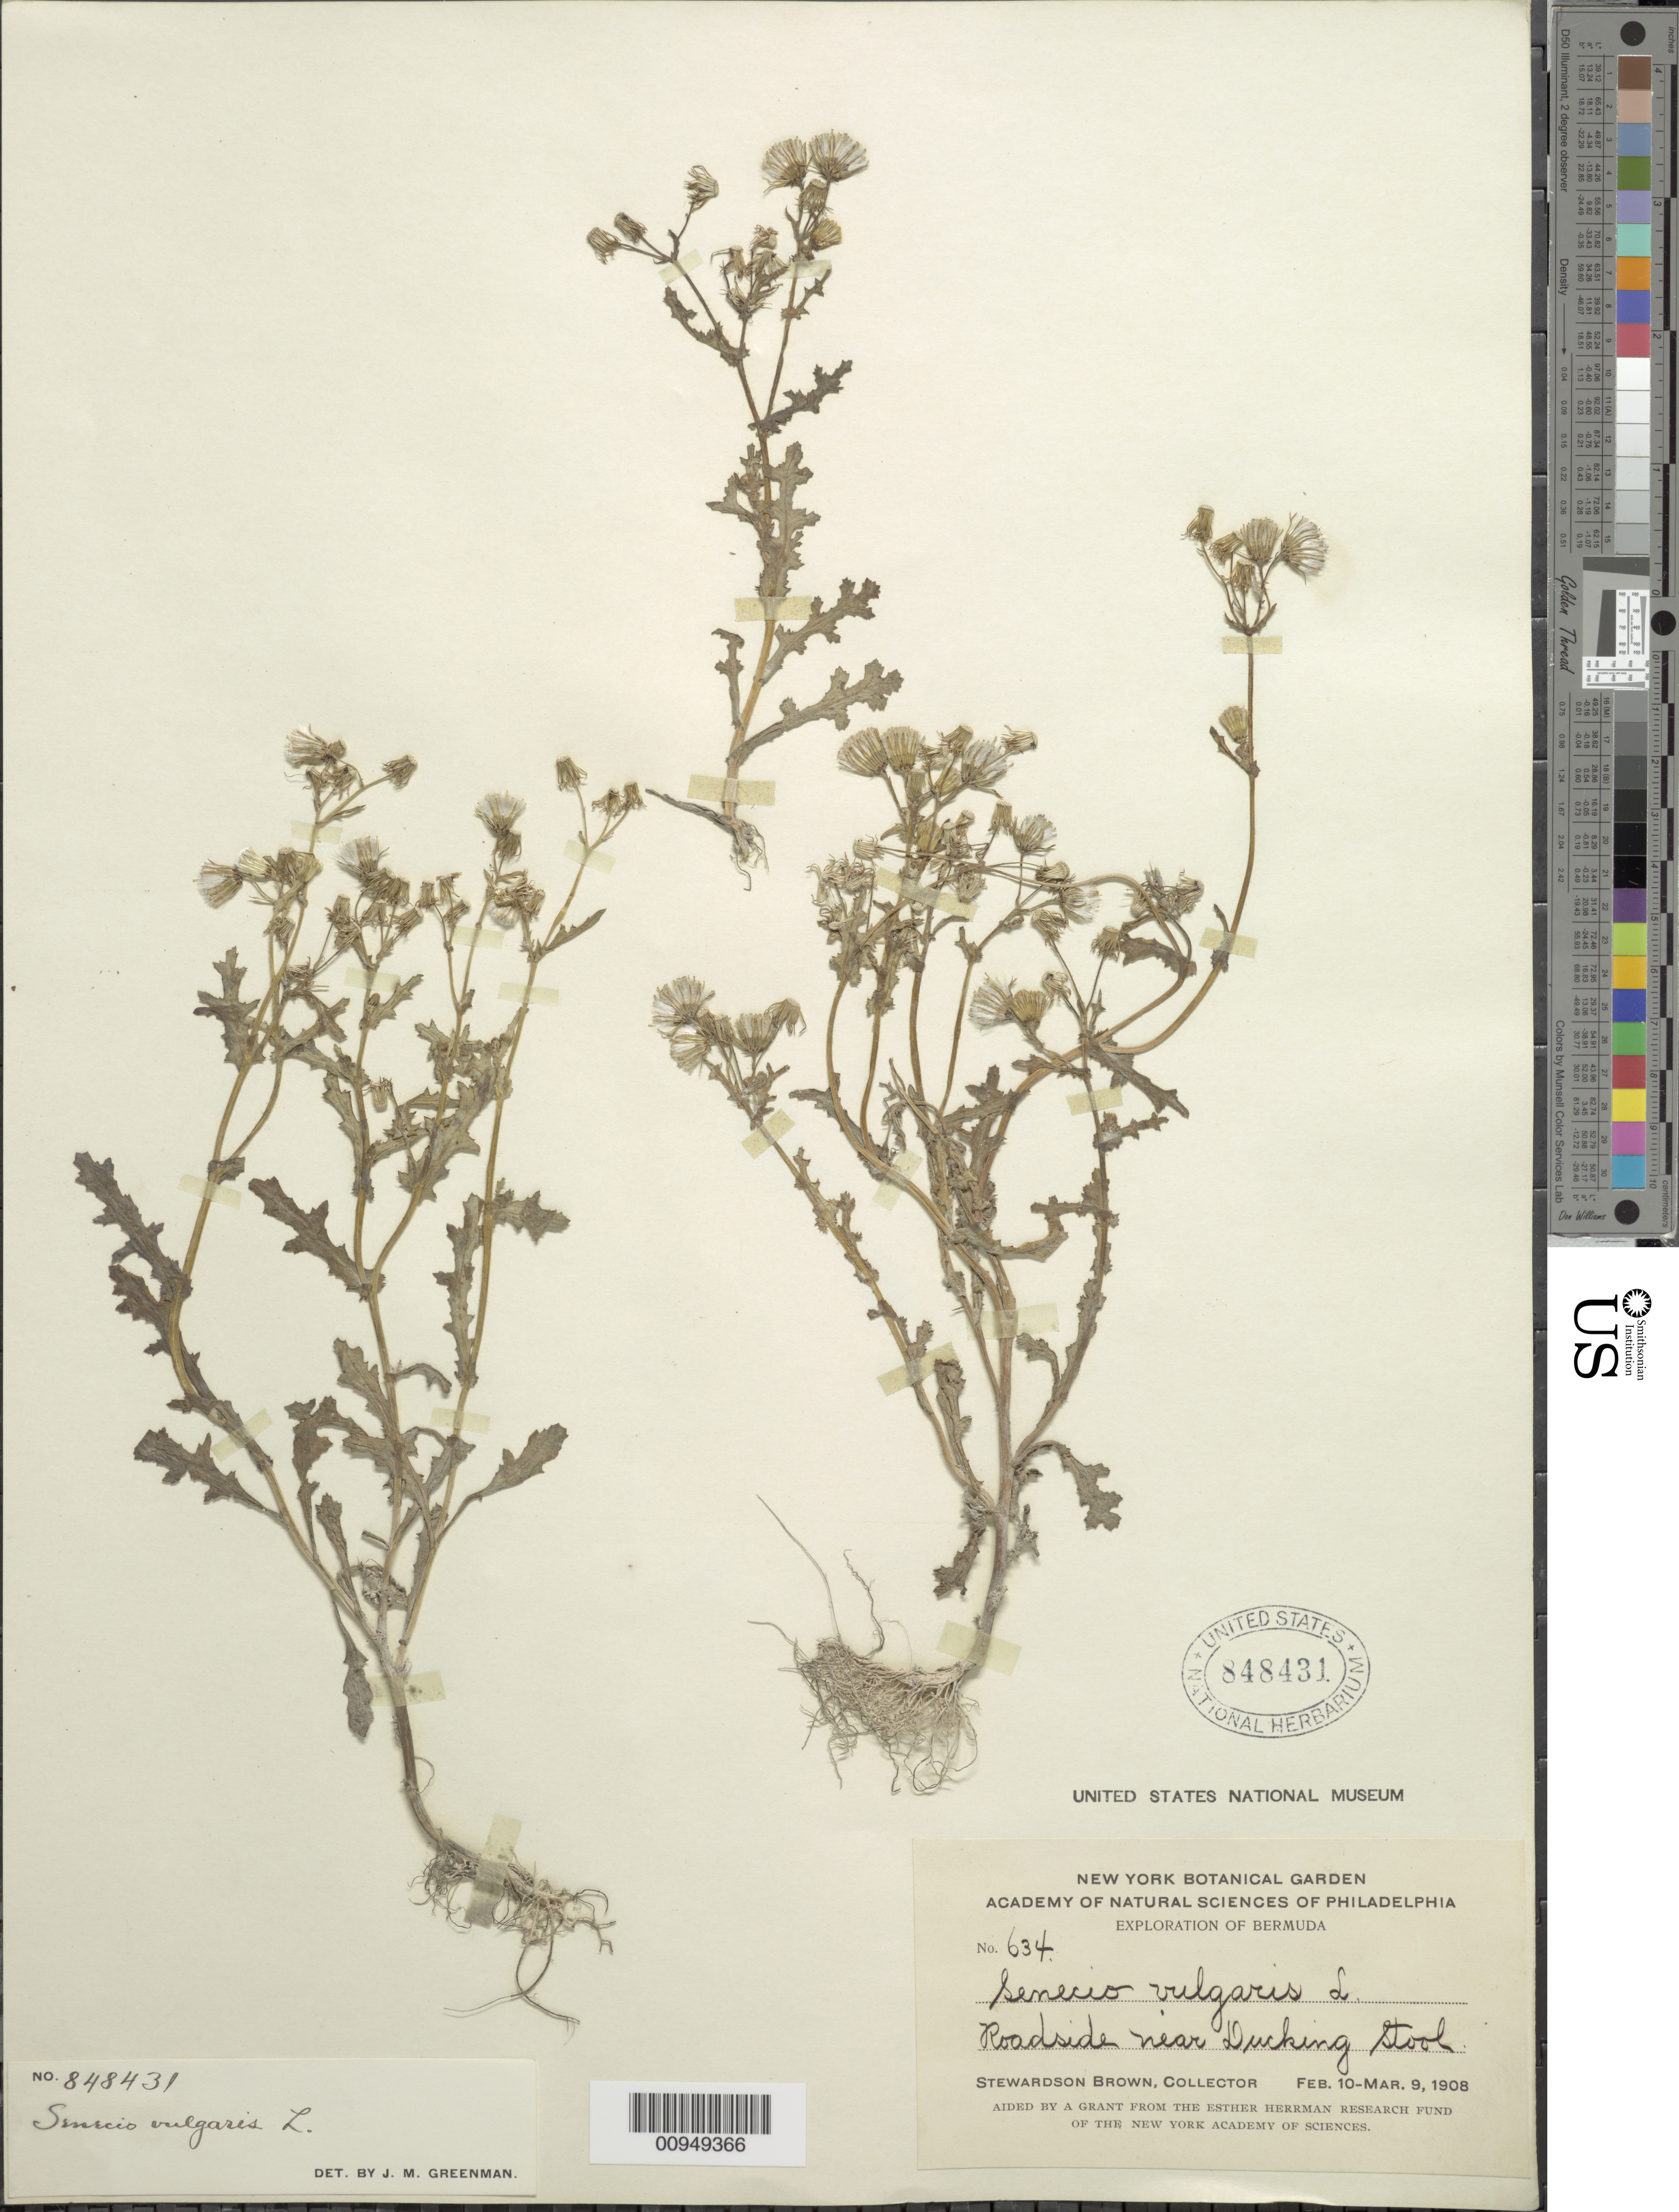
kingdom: Plantae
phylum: Tracheophyta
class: Magnoliopsida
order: Asterales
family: Asteraceae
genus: Senecio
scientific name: Senecio vulgaris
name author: L.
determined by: Greenman, J. M.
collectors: S. Brown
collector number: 634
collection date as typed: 10 Feb 1908 to 09 Mar 1908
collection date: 1908-02-10/1908-03-09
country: Bermuda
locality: Roadside near Ducking Stool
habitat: Roadside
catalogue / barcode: US 848431